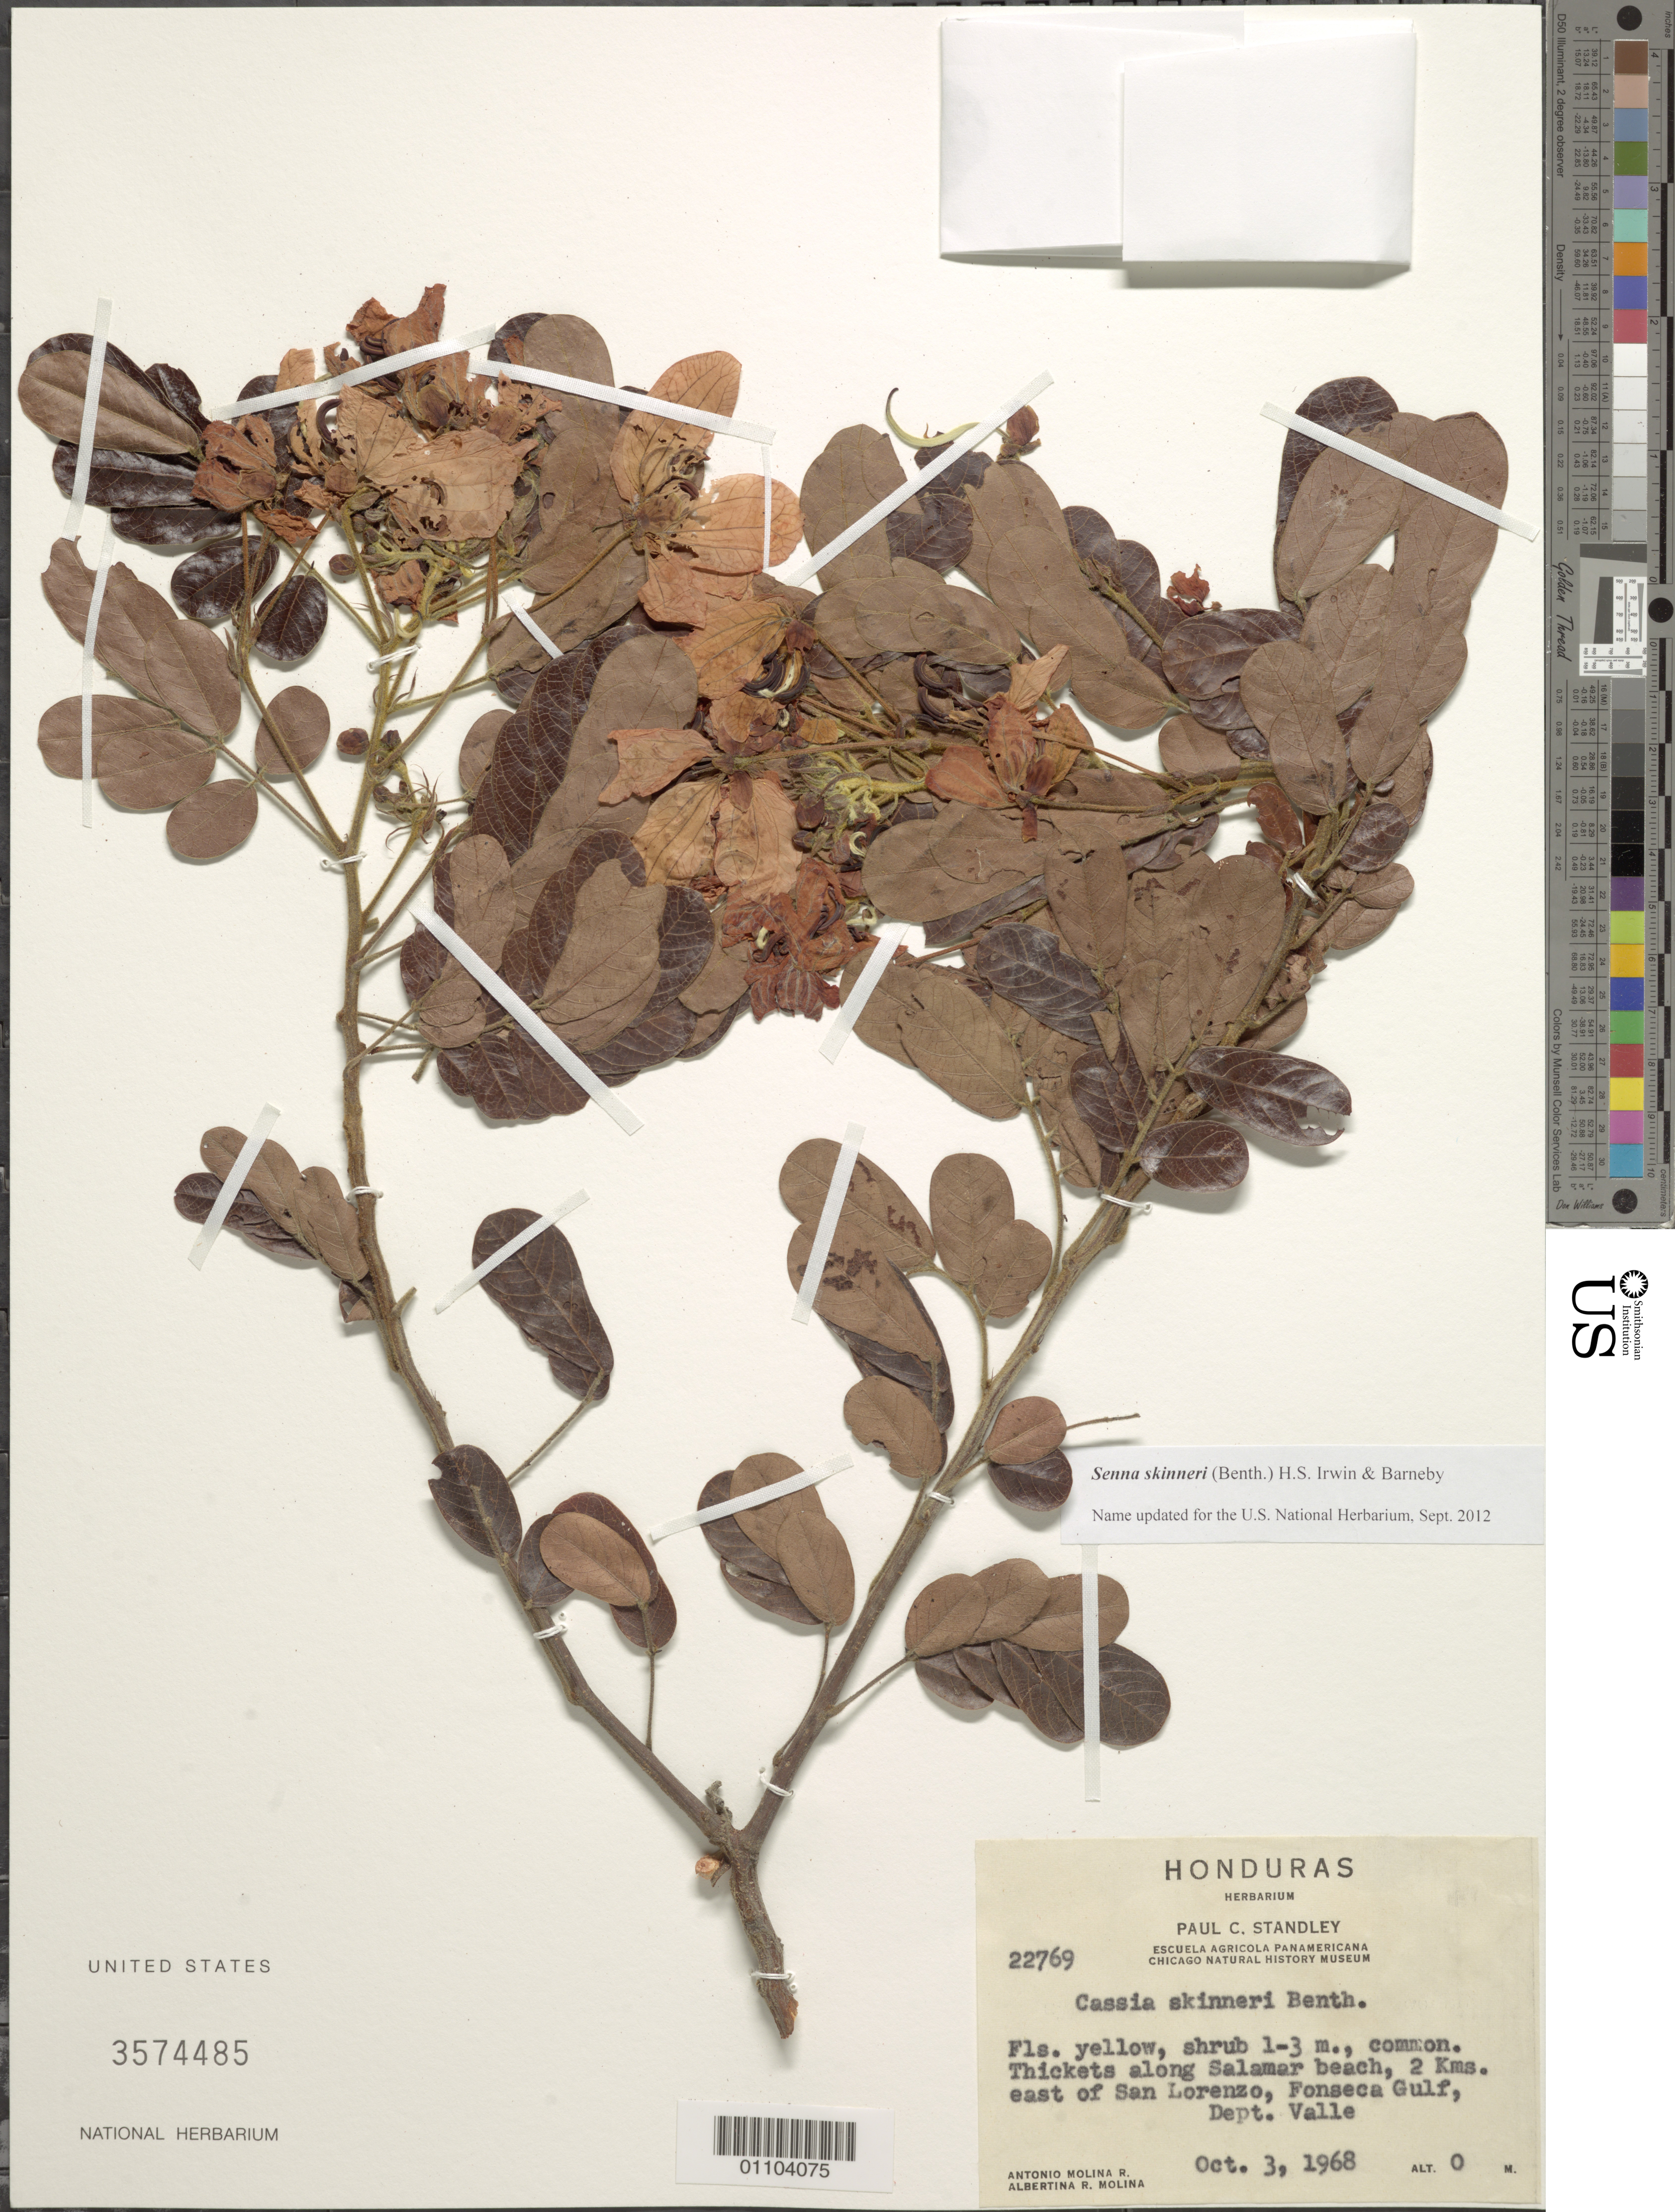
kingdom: Plantae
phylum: Tracheophyta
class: Magnoliopsida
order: Fabales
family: Fabaceae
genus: Senna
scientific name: Senna skinneri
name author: (Benth.) H.S. Irwin & Barneby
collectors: A. Molina R. & A. R. Molina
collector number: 22769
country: Honduras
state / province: Valle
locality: Along Salamar Beach, E of San Lorenzo, Fonseca Gulf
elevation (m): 0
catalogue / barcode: US 3574485